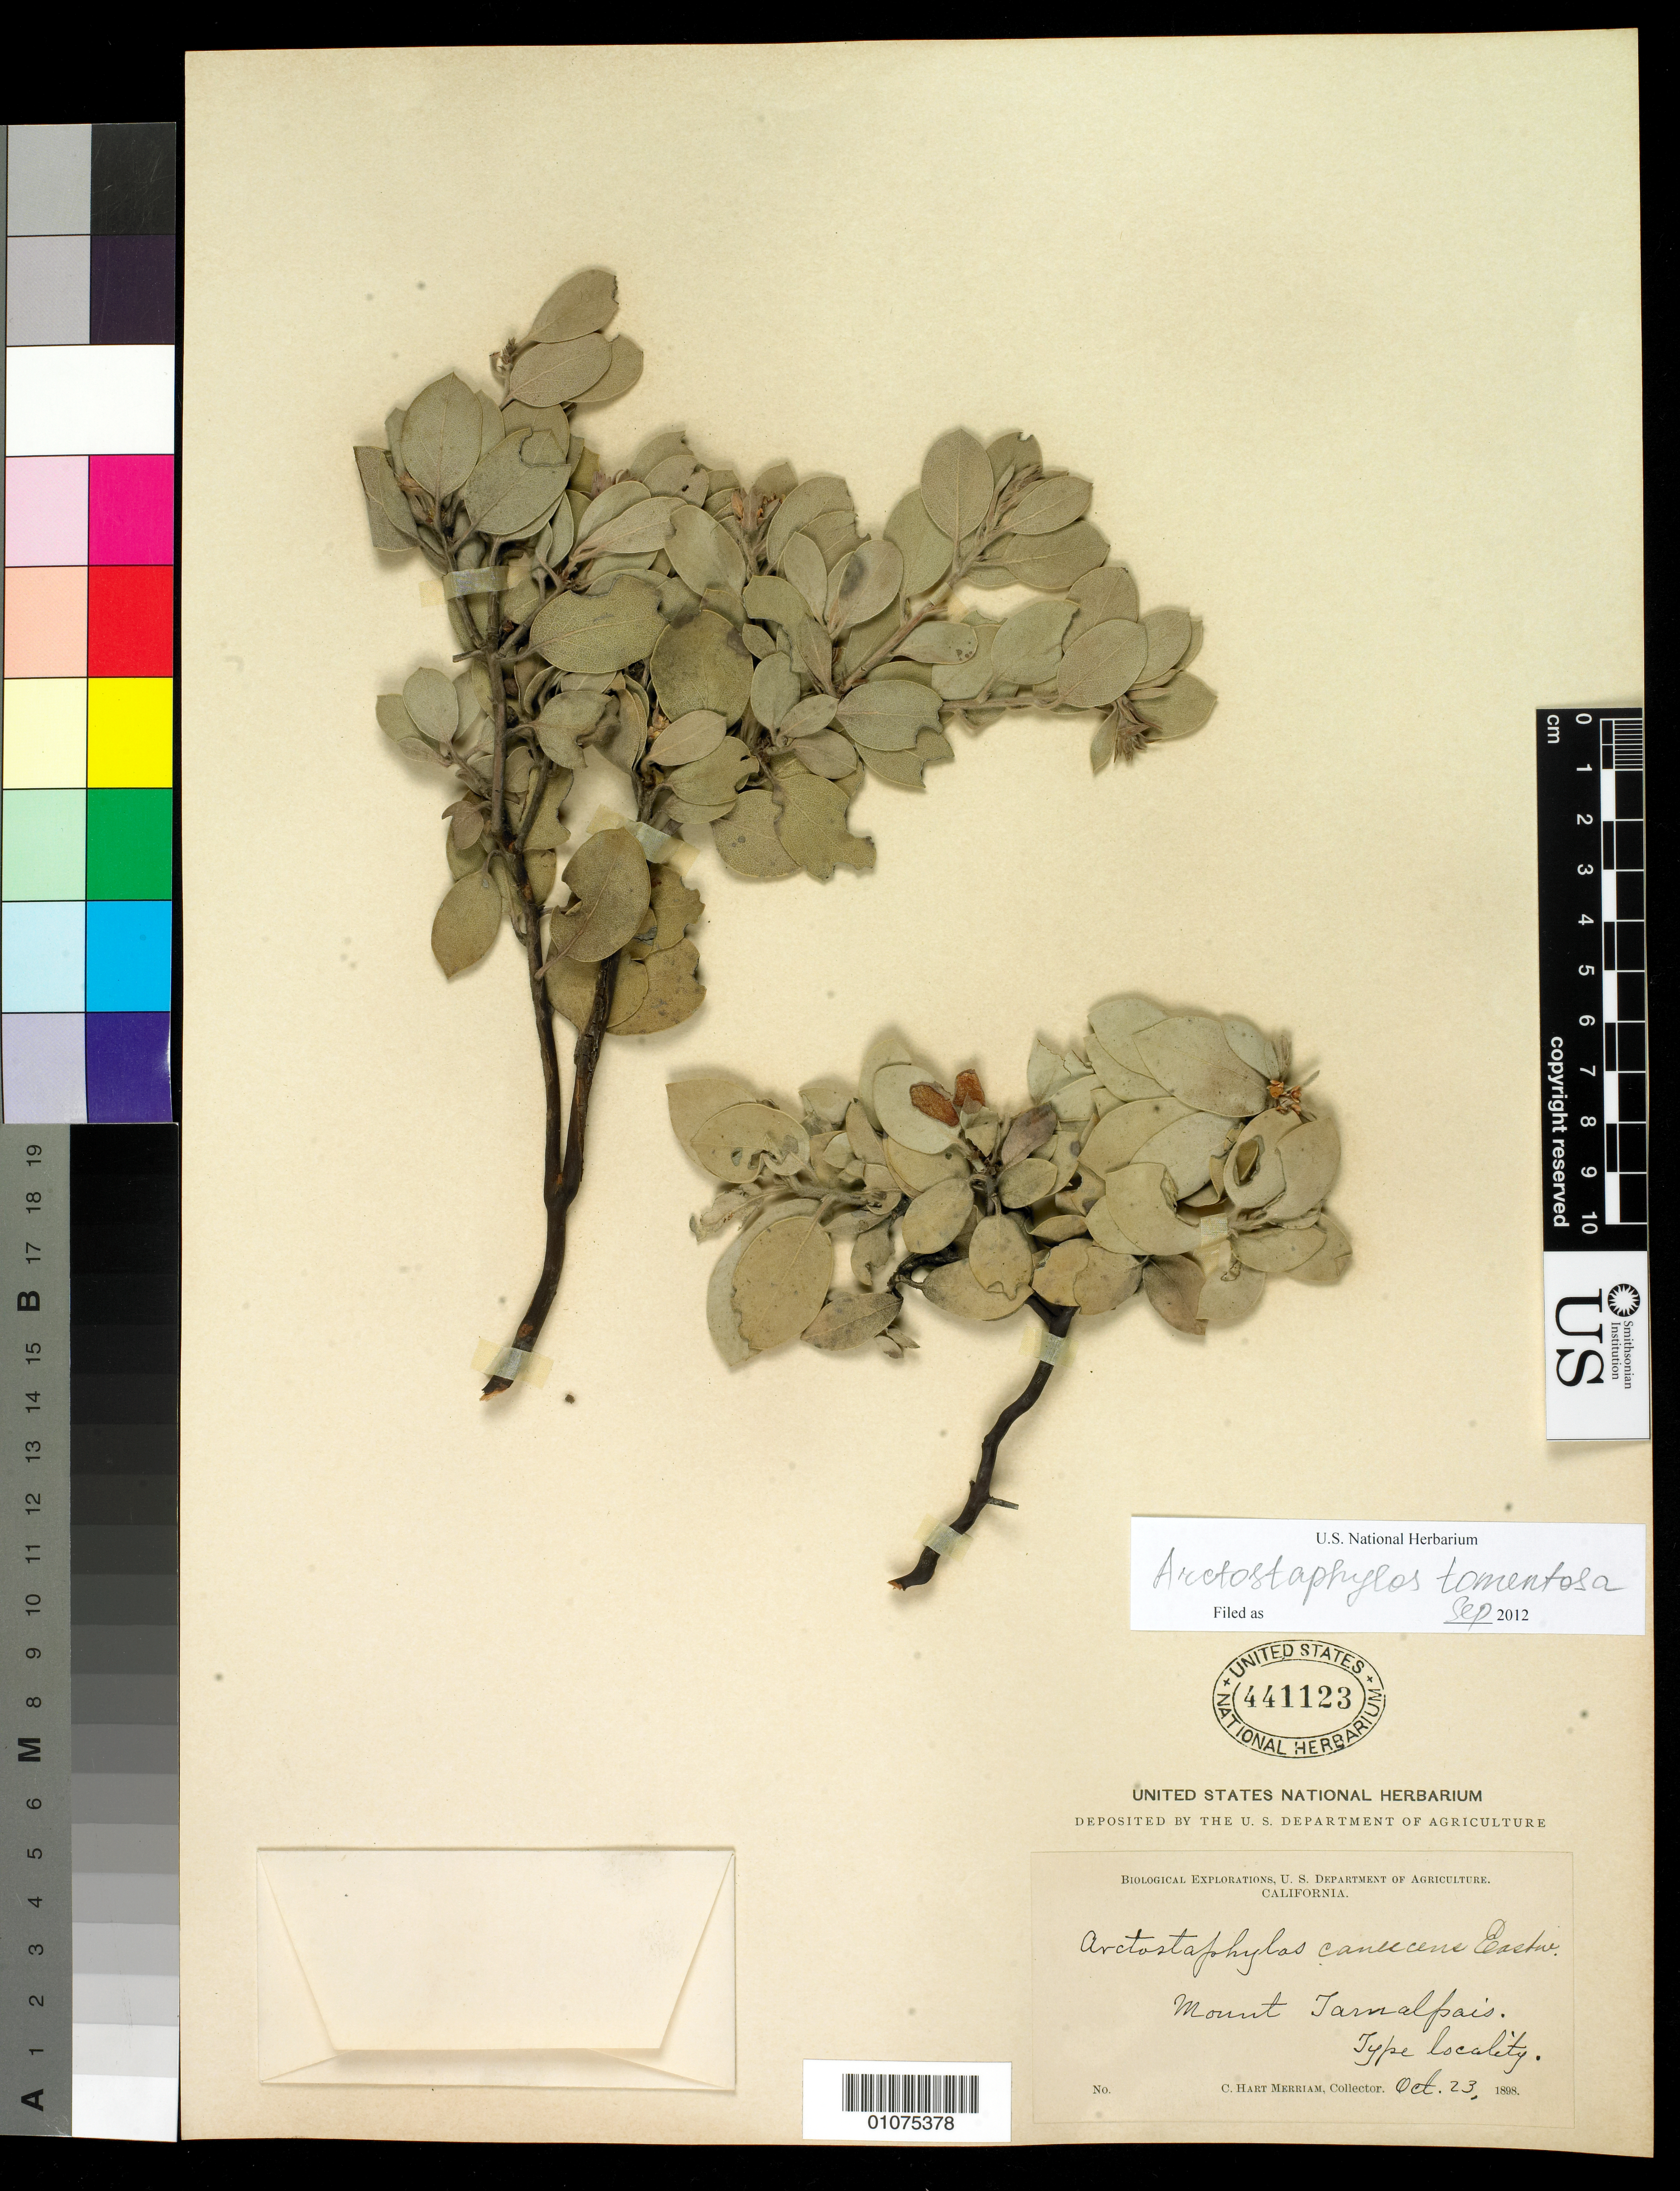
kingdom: Plantae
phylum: Tracheophyta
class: Magnoliopsida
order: Ericales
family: Ericaceae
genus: Arctostaphylos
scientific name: Arctostaphylos tomentosa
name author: (Pursh) Lindl.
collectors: C. Merriam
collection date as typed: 23 Oct 1898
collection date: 1898-10-23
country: United States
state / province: California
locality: Mount Tamalpais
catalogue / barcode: US 441123